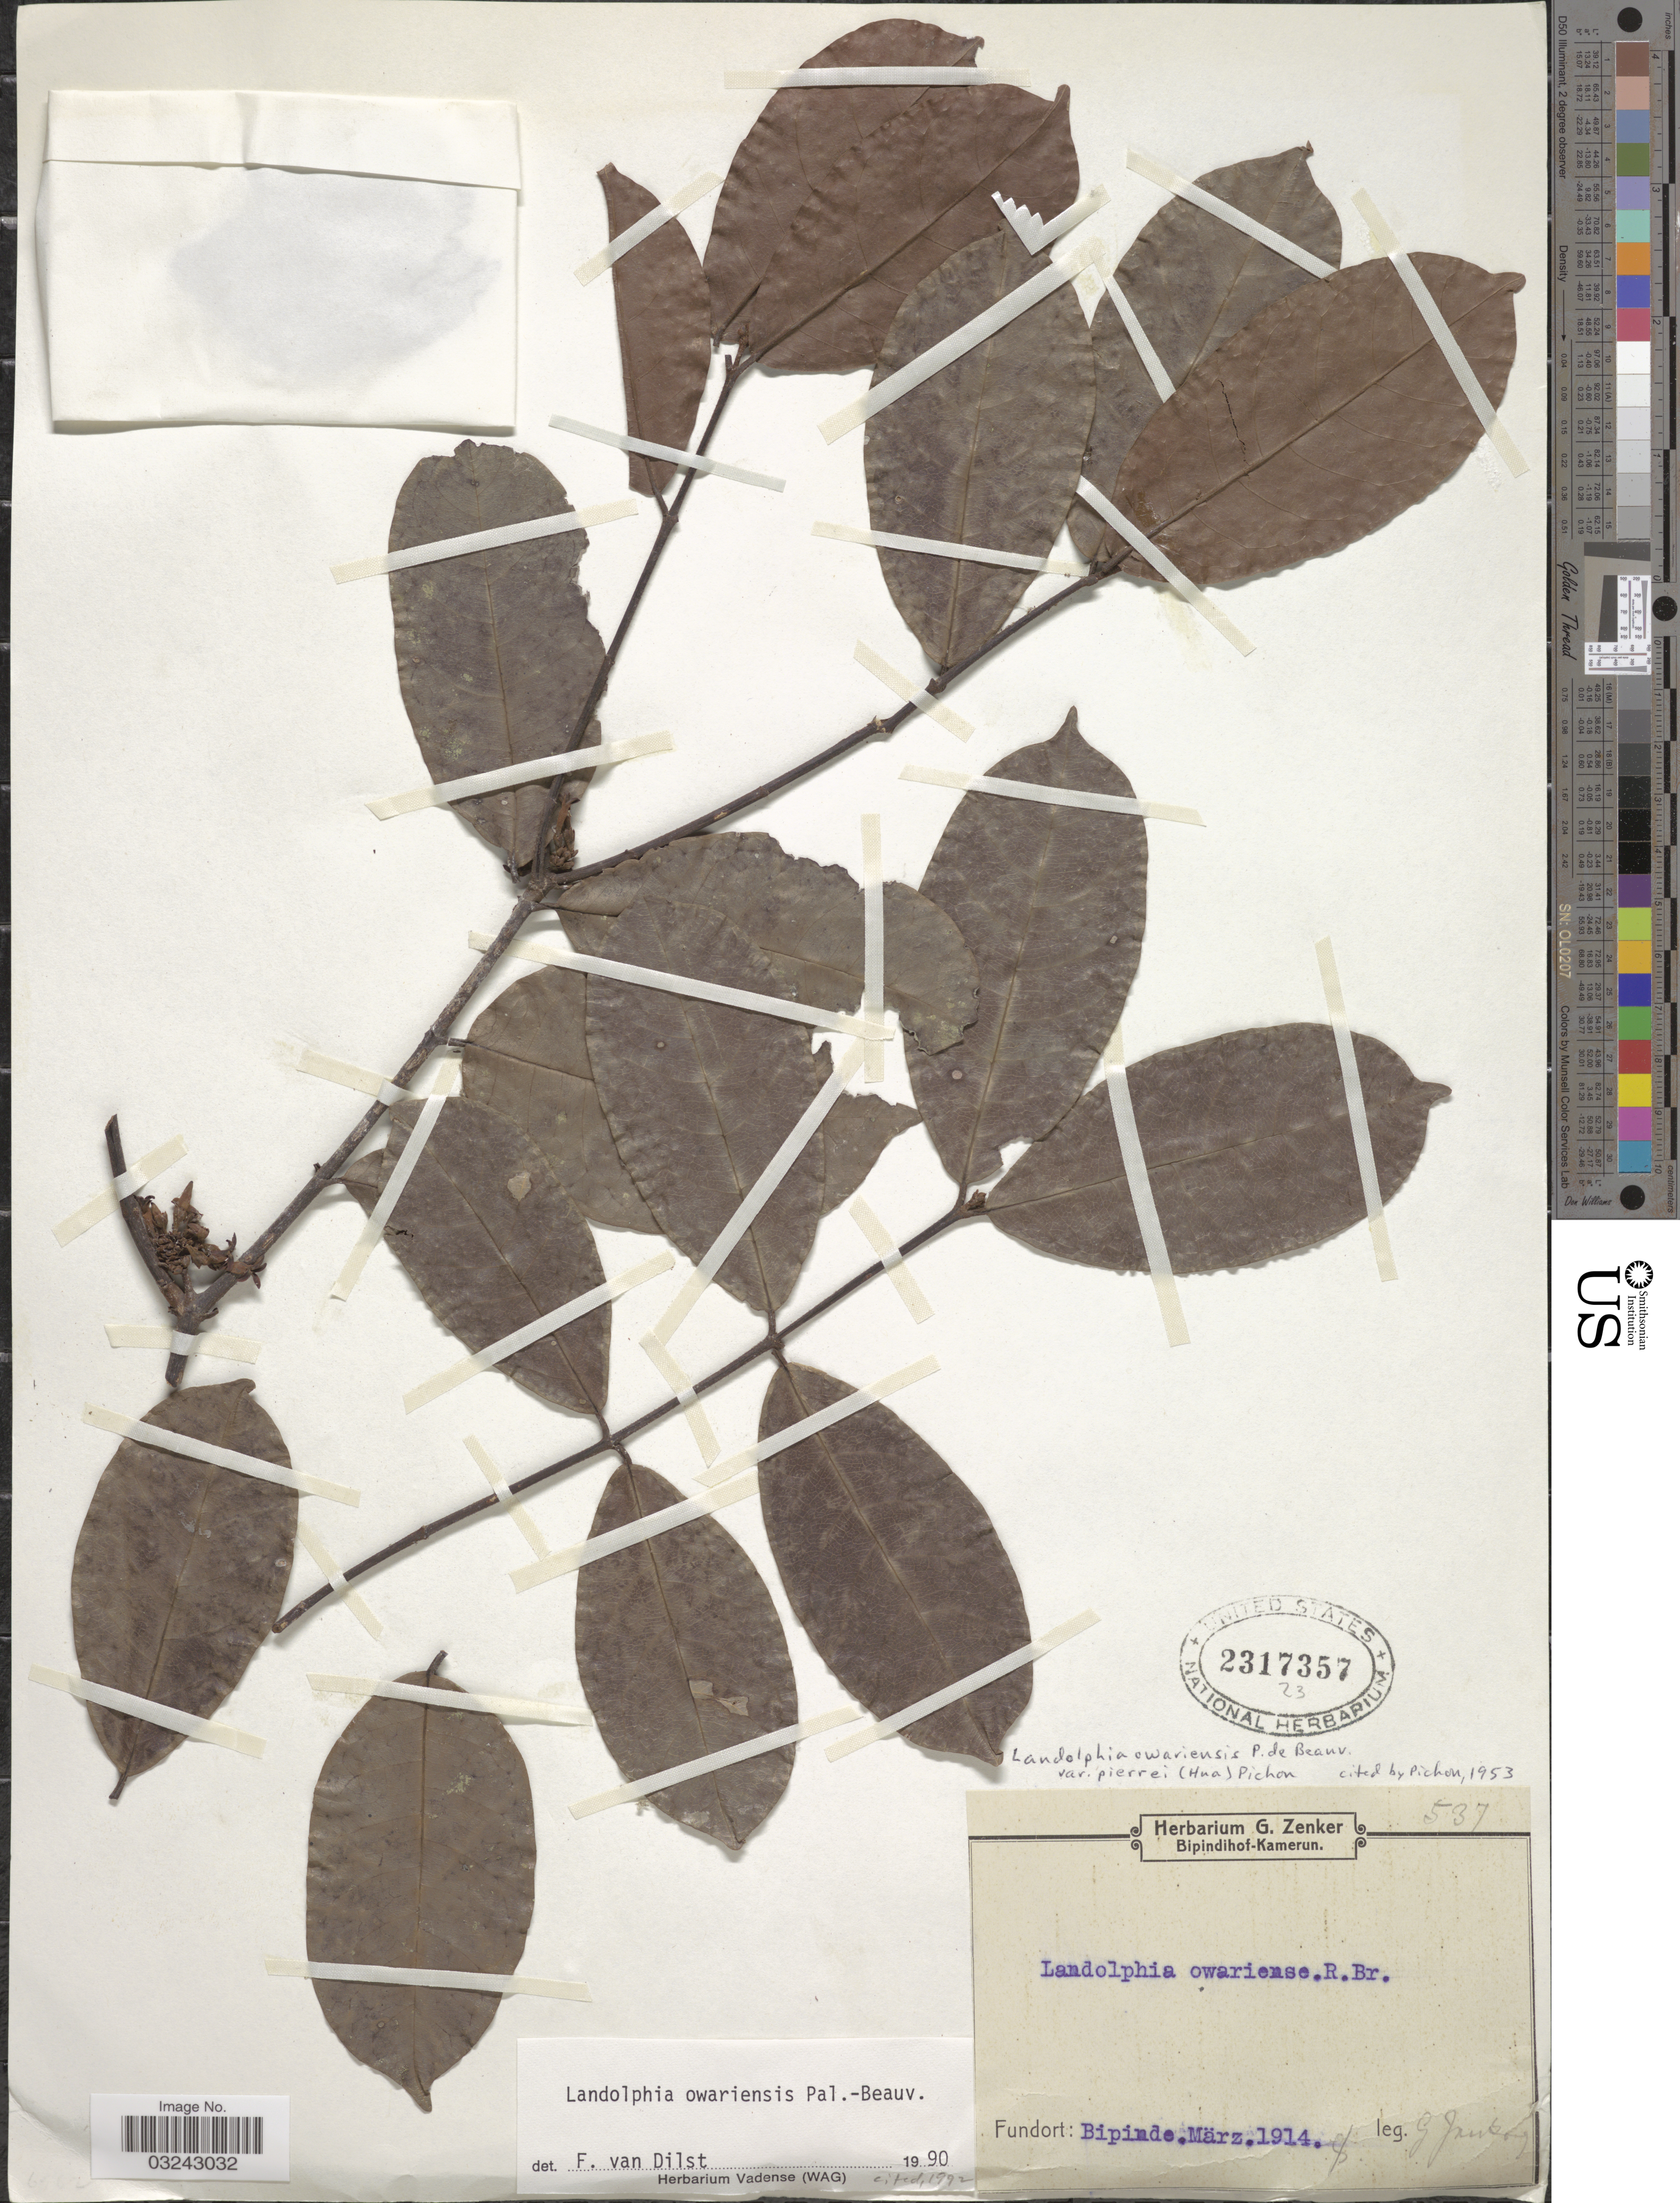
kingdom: Plantae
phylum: Tracheophyta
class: Magnoliopsida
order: Gentianales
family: Apocynaceae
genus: Landolphia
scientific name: Landolphia owariensis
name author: P. Beauv.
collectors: G. A. Zenker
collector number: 537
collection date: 1914-03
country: Cameroon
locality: Bipinde.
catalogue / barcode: US 2317357